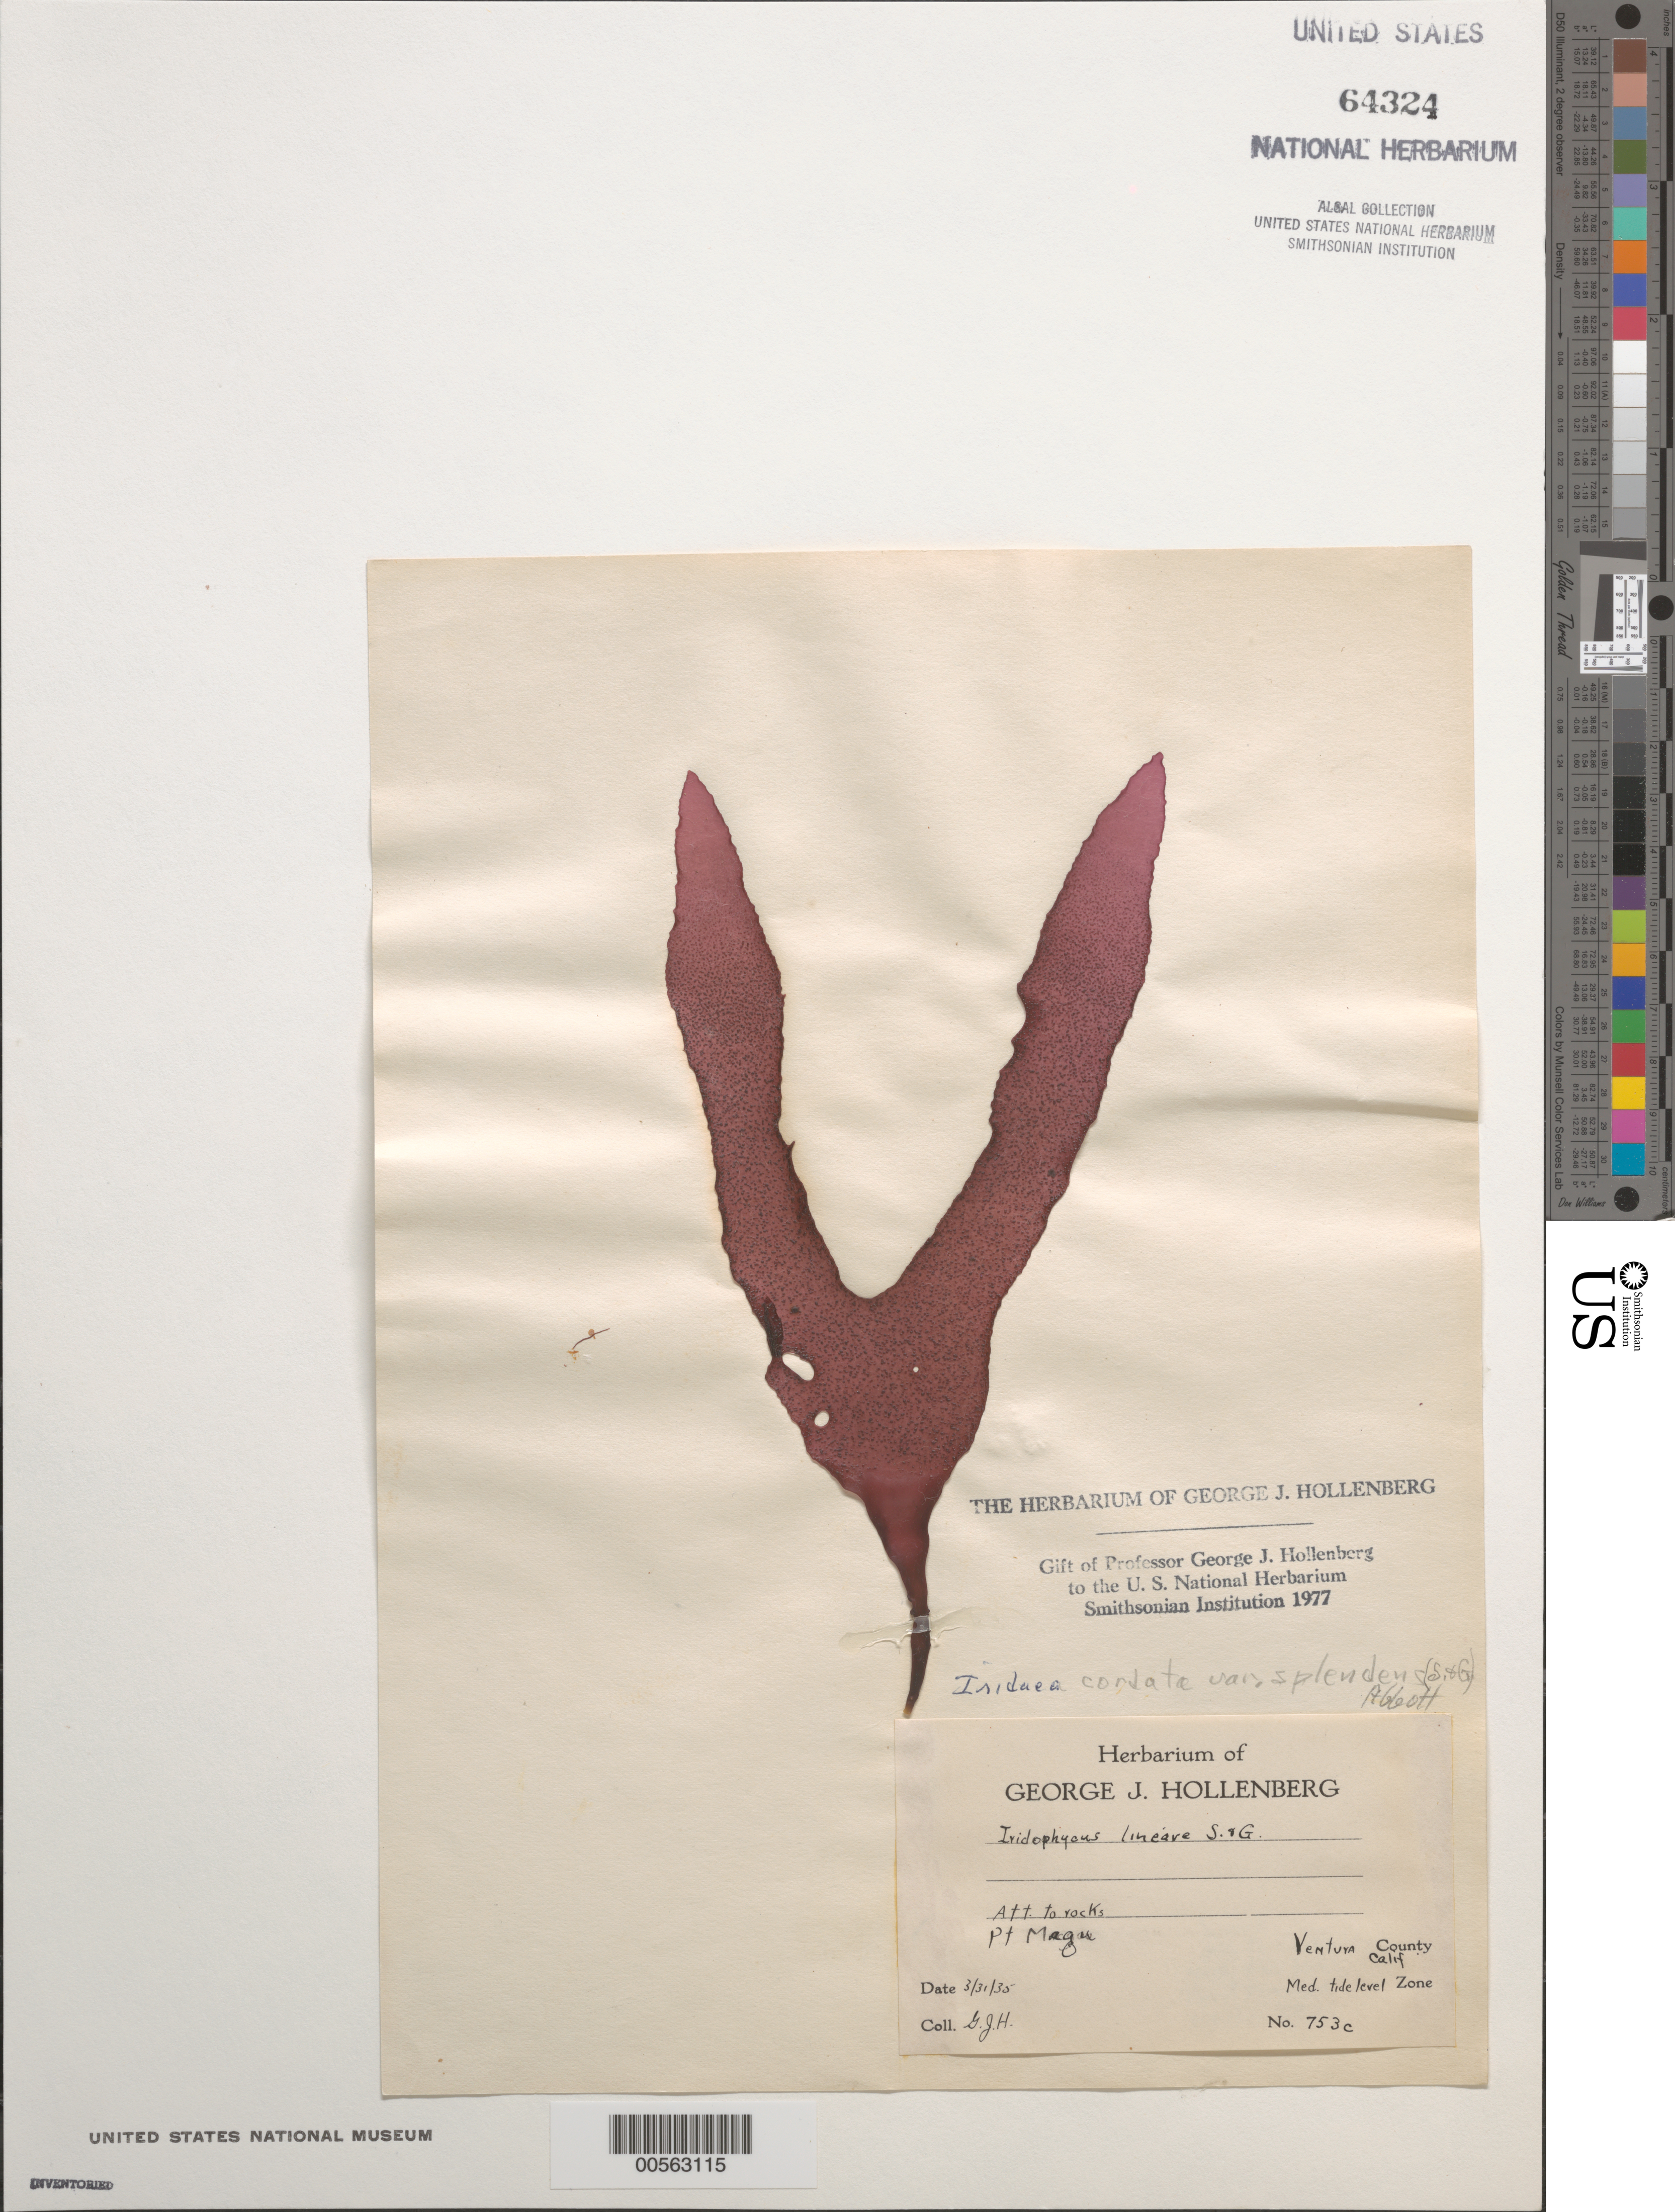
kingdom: Plantae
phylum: Rhodophyta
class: Florideophyceae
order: Gigartinales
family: Gigartinaceae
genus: Iridaea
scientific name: Iridaea cordata var. splendens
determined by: Hollenberg, George J.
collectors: G. Hollenberg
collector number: GJH 753c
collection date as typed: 31 Mar 1935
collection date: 1935-03-31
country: United States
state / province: California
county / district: Ventura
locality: Near Point Mugu (Pt. Magu)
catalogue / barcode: US 64324